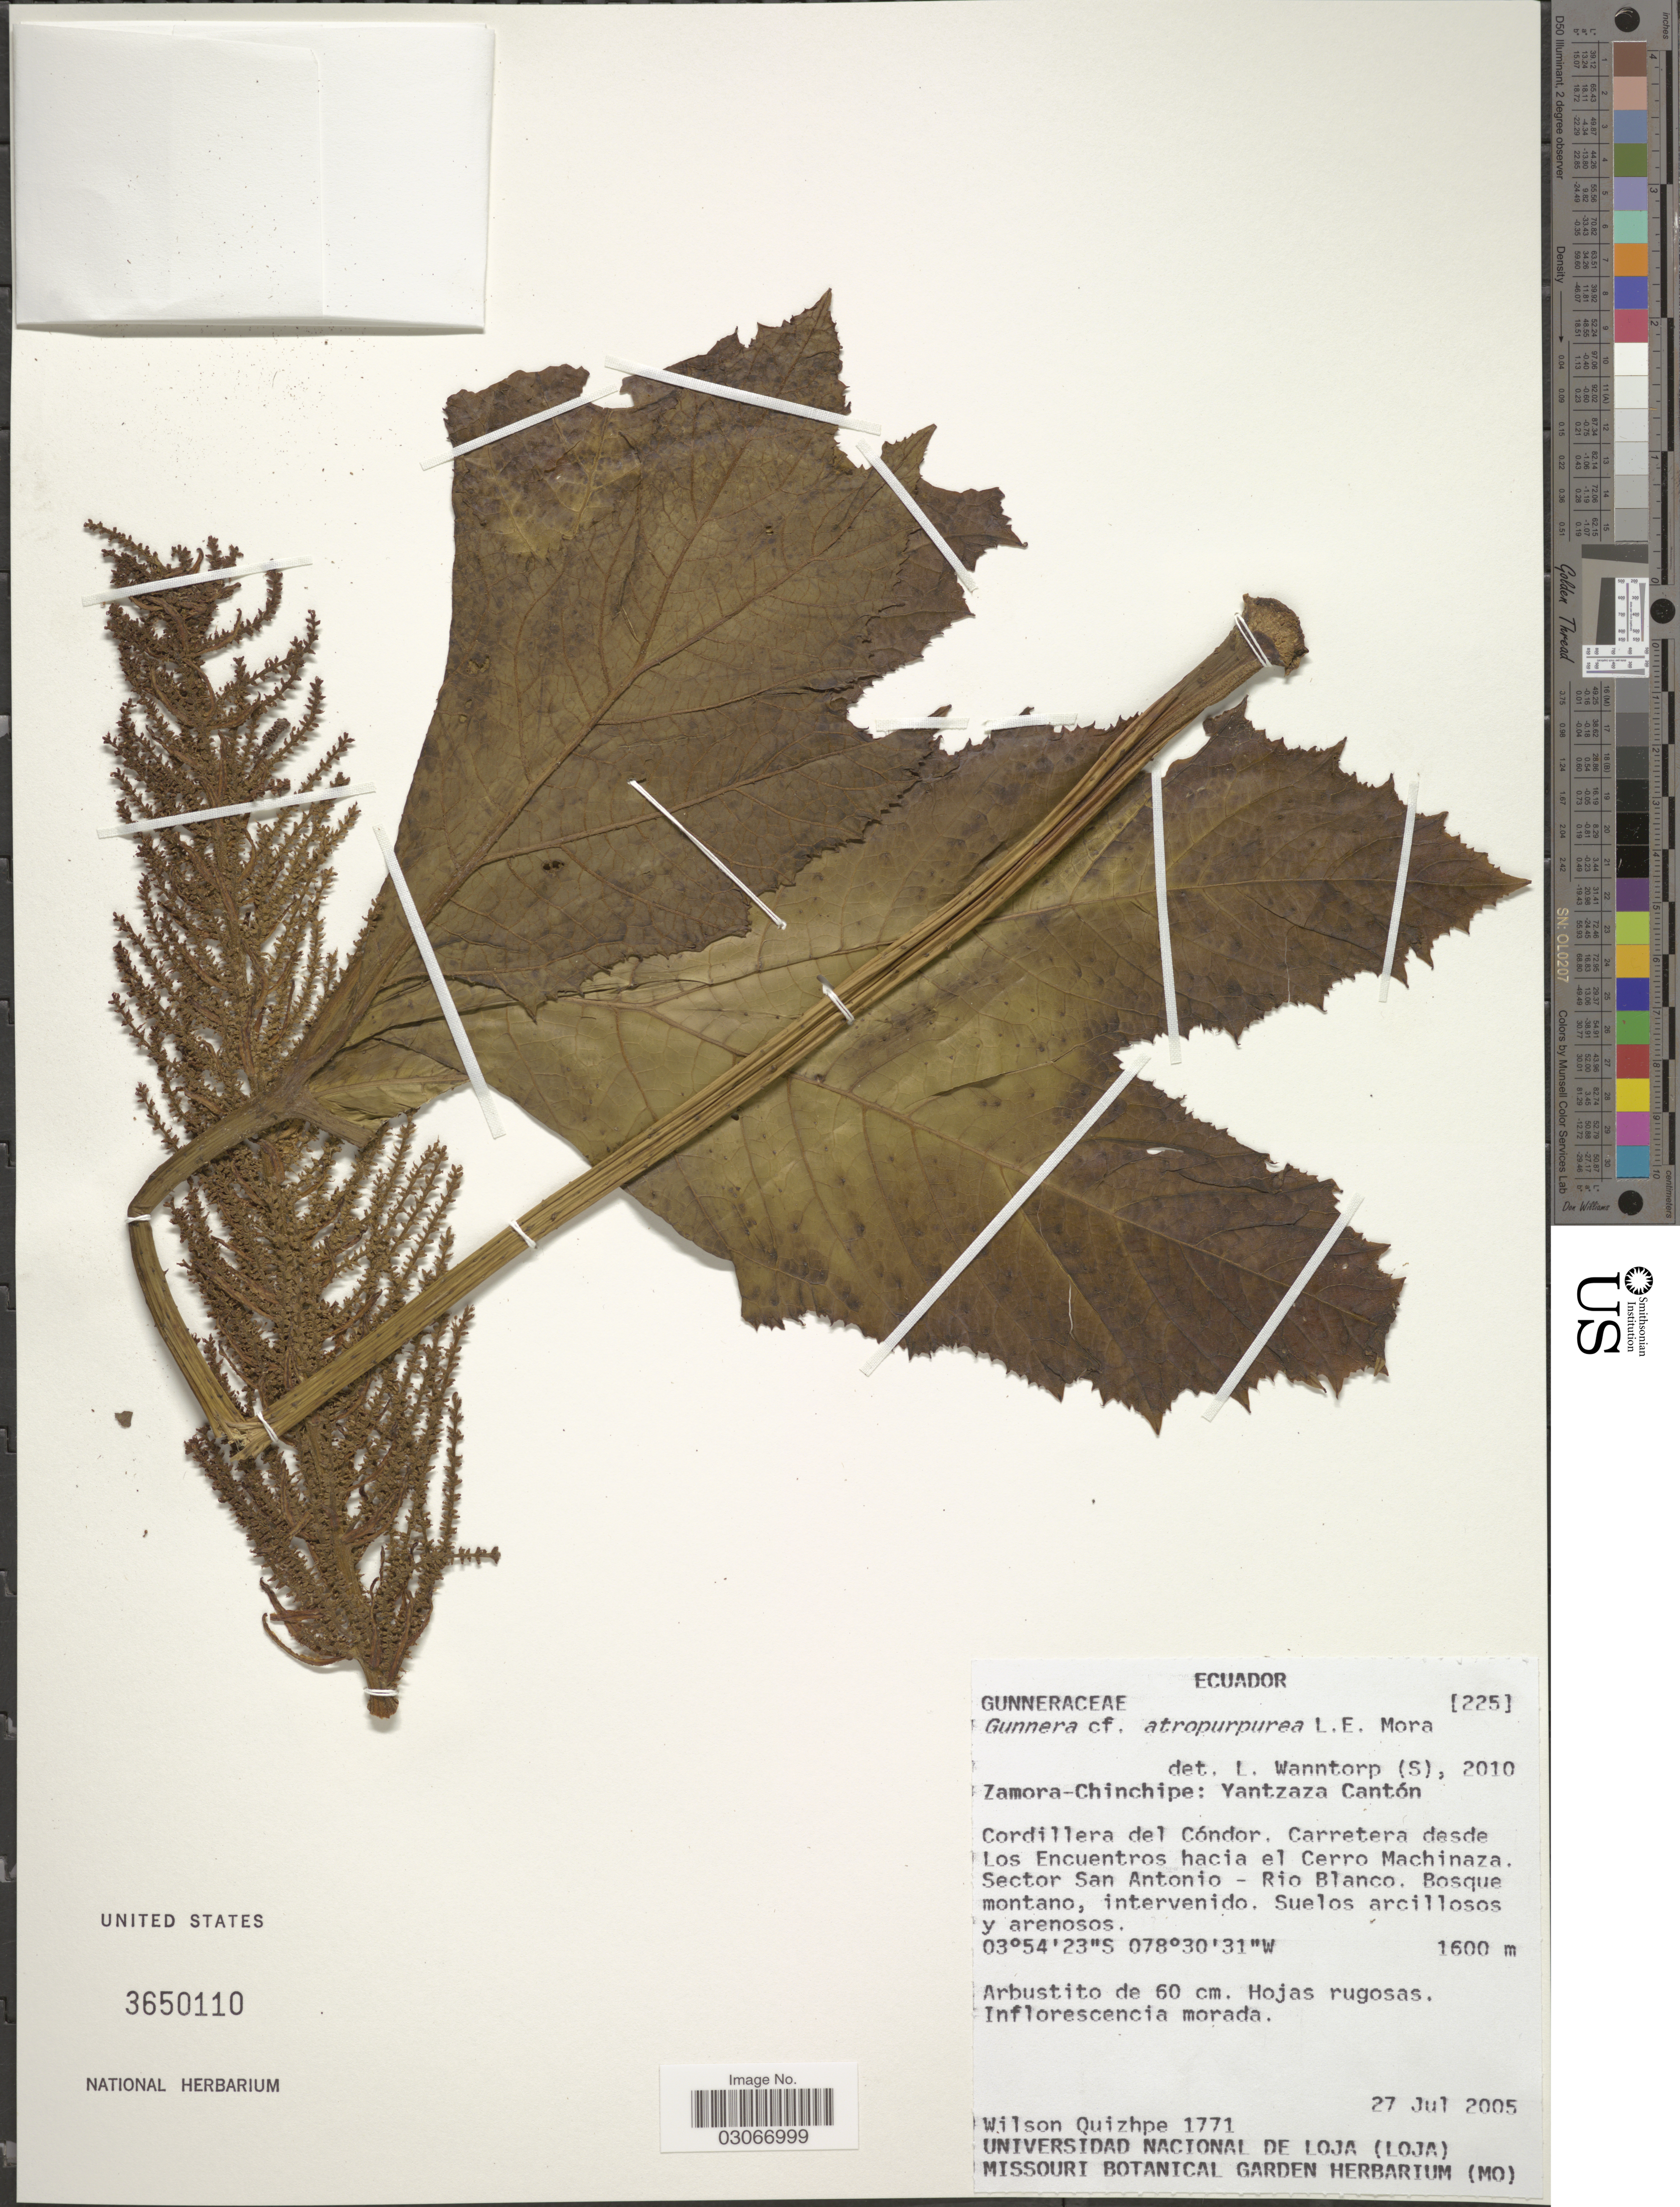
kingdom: Plantae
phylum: Tracheophyta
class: Magnoliopsida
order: Gunnerales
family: Gunneraceae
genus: Gunnera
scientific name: Gunnera atropurpurea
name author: L.E. Mora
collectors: W. Quizhpe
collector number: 1771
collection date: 2005-07-27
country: Ecuador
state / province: Zamora-Chinchipe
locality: Zamora-Chinchipe: Yantzaza Cantón. Cordillera del Cóndor. Carretera desde Los Encuentros hacia el Cerro Machinaza. Sector San Antonio - Rio Blanco.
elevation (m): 1600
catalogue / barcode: US 3650110